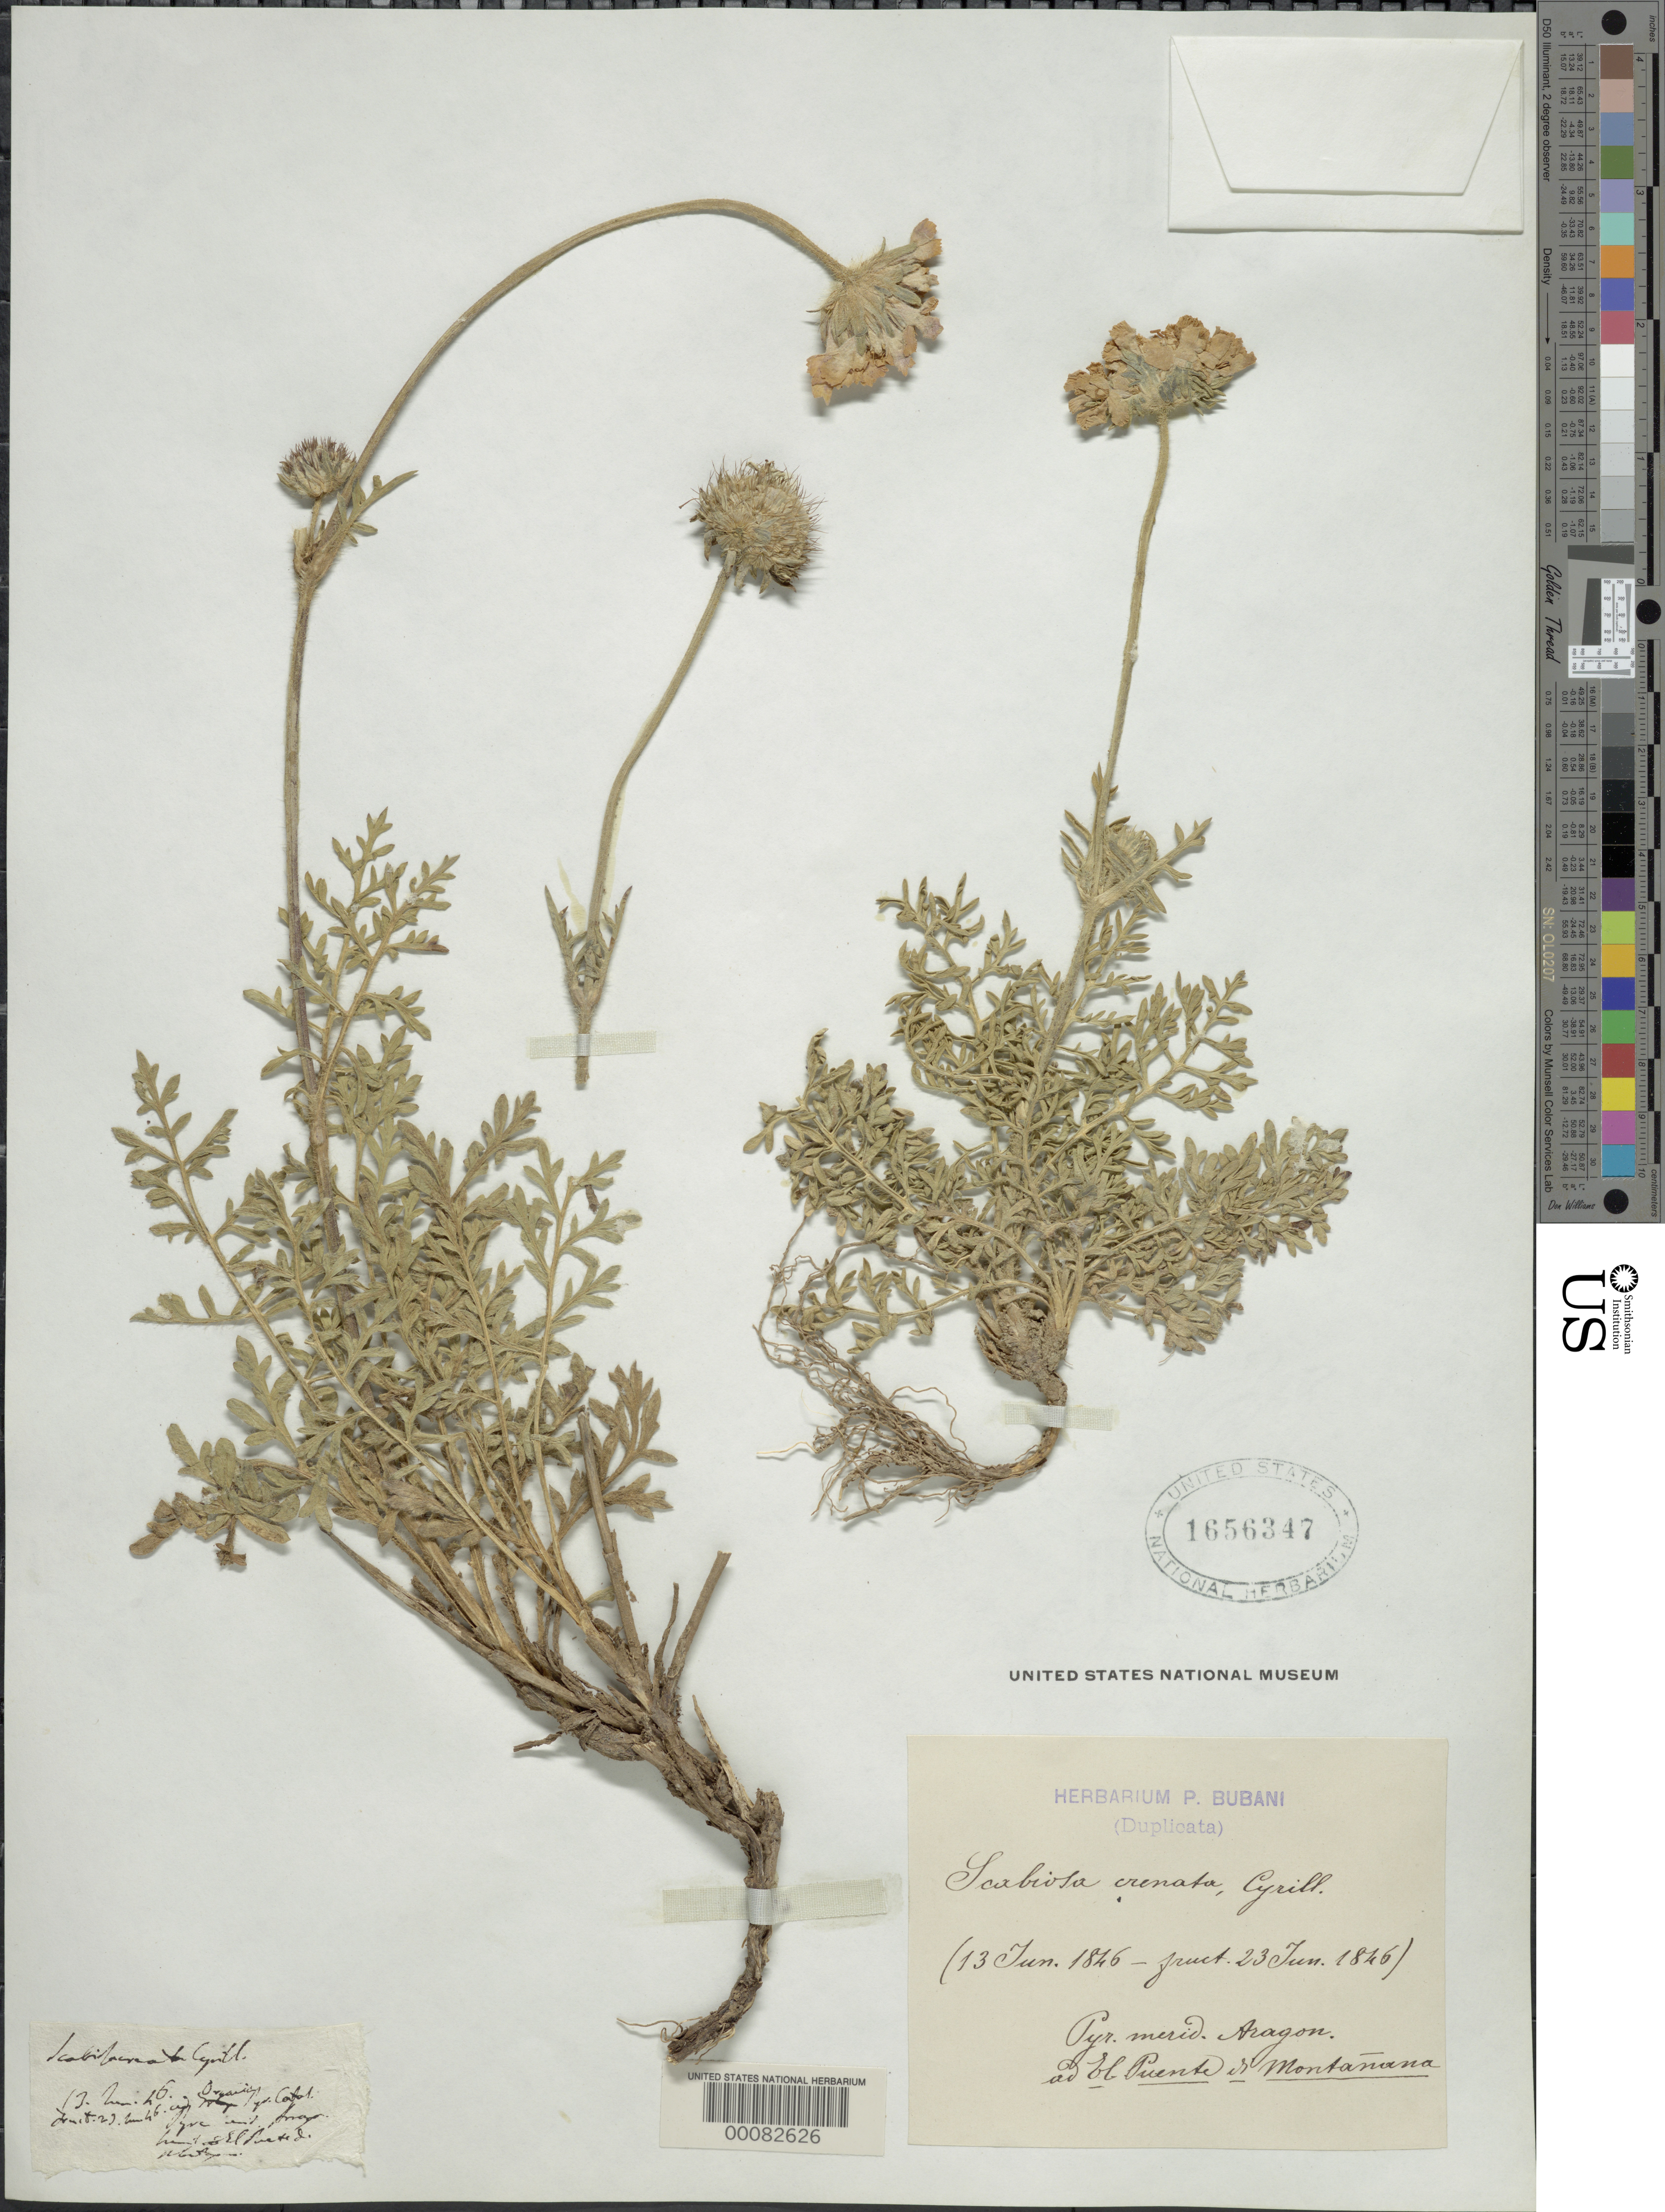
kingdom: Plantae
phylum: Tracheophyta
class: Magnoliopsida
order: Dipsacales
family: Caprifoliaceae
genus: Scabiosa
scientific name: Scabiosa crenata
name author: Cyrill.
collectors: P. Bubani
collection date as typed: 13 Jun 1846 to 23 Jun 1846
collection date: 1846-06-13/1846-06-23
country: France / Spain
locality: Pyrenees, Merid. Arag. Ad El Puente di Montanana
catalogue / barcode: US 1656347